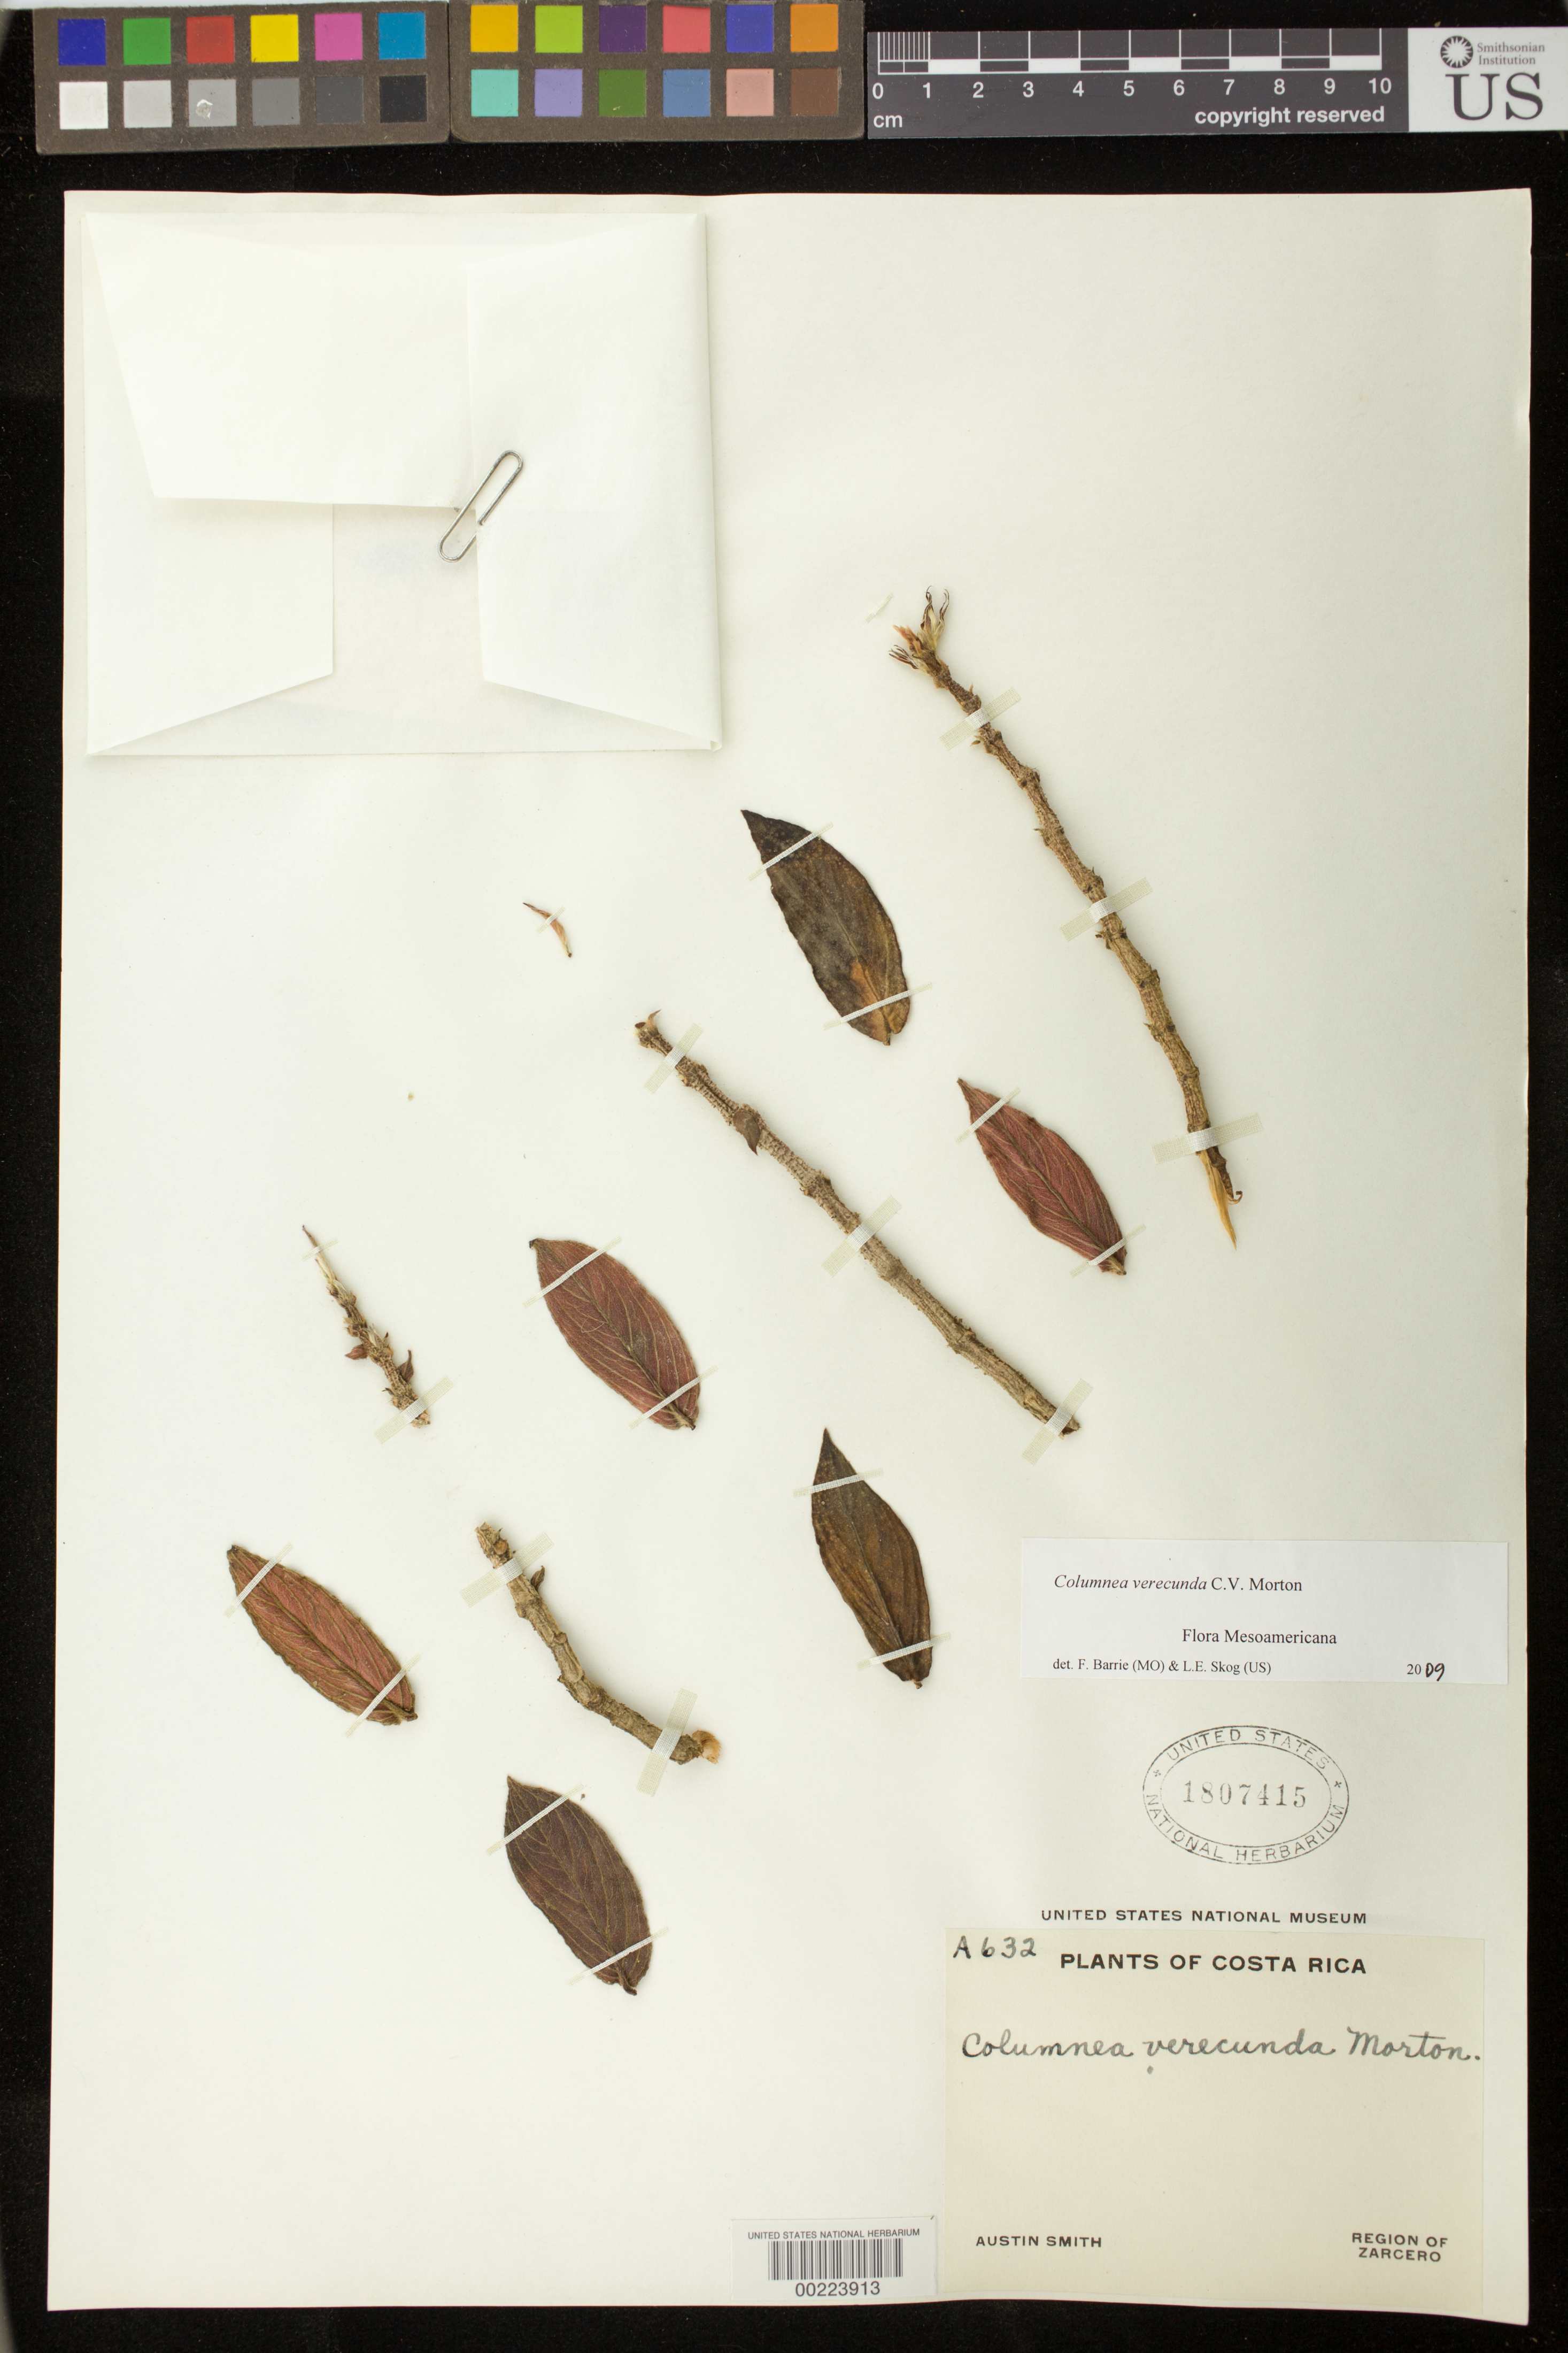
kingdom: Plantae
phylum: Tracheophyta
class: Magnoliopsida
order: Lamiales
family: Gesneriaceae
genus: Columnea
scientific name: Columnea verecunda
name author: C.V. Morton in Standl.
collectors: Aust P. Smith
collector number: A 632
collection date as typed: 23 Nov 1937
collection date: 1937-11-23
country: Costa Rica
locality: Zarcero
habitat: Within Pacific cloud forest zone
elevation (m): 1402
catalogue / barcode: US 1807415